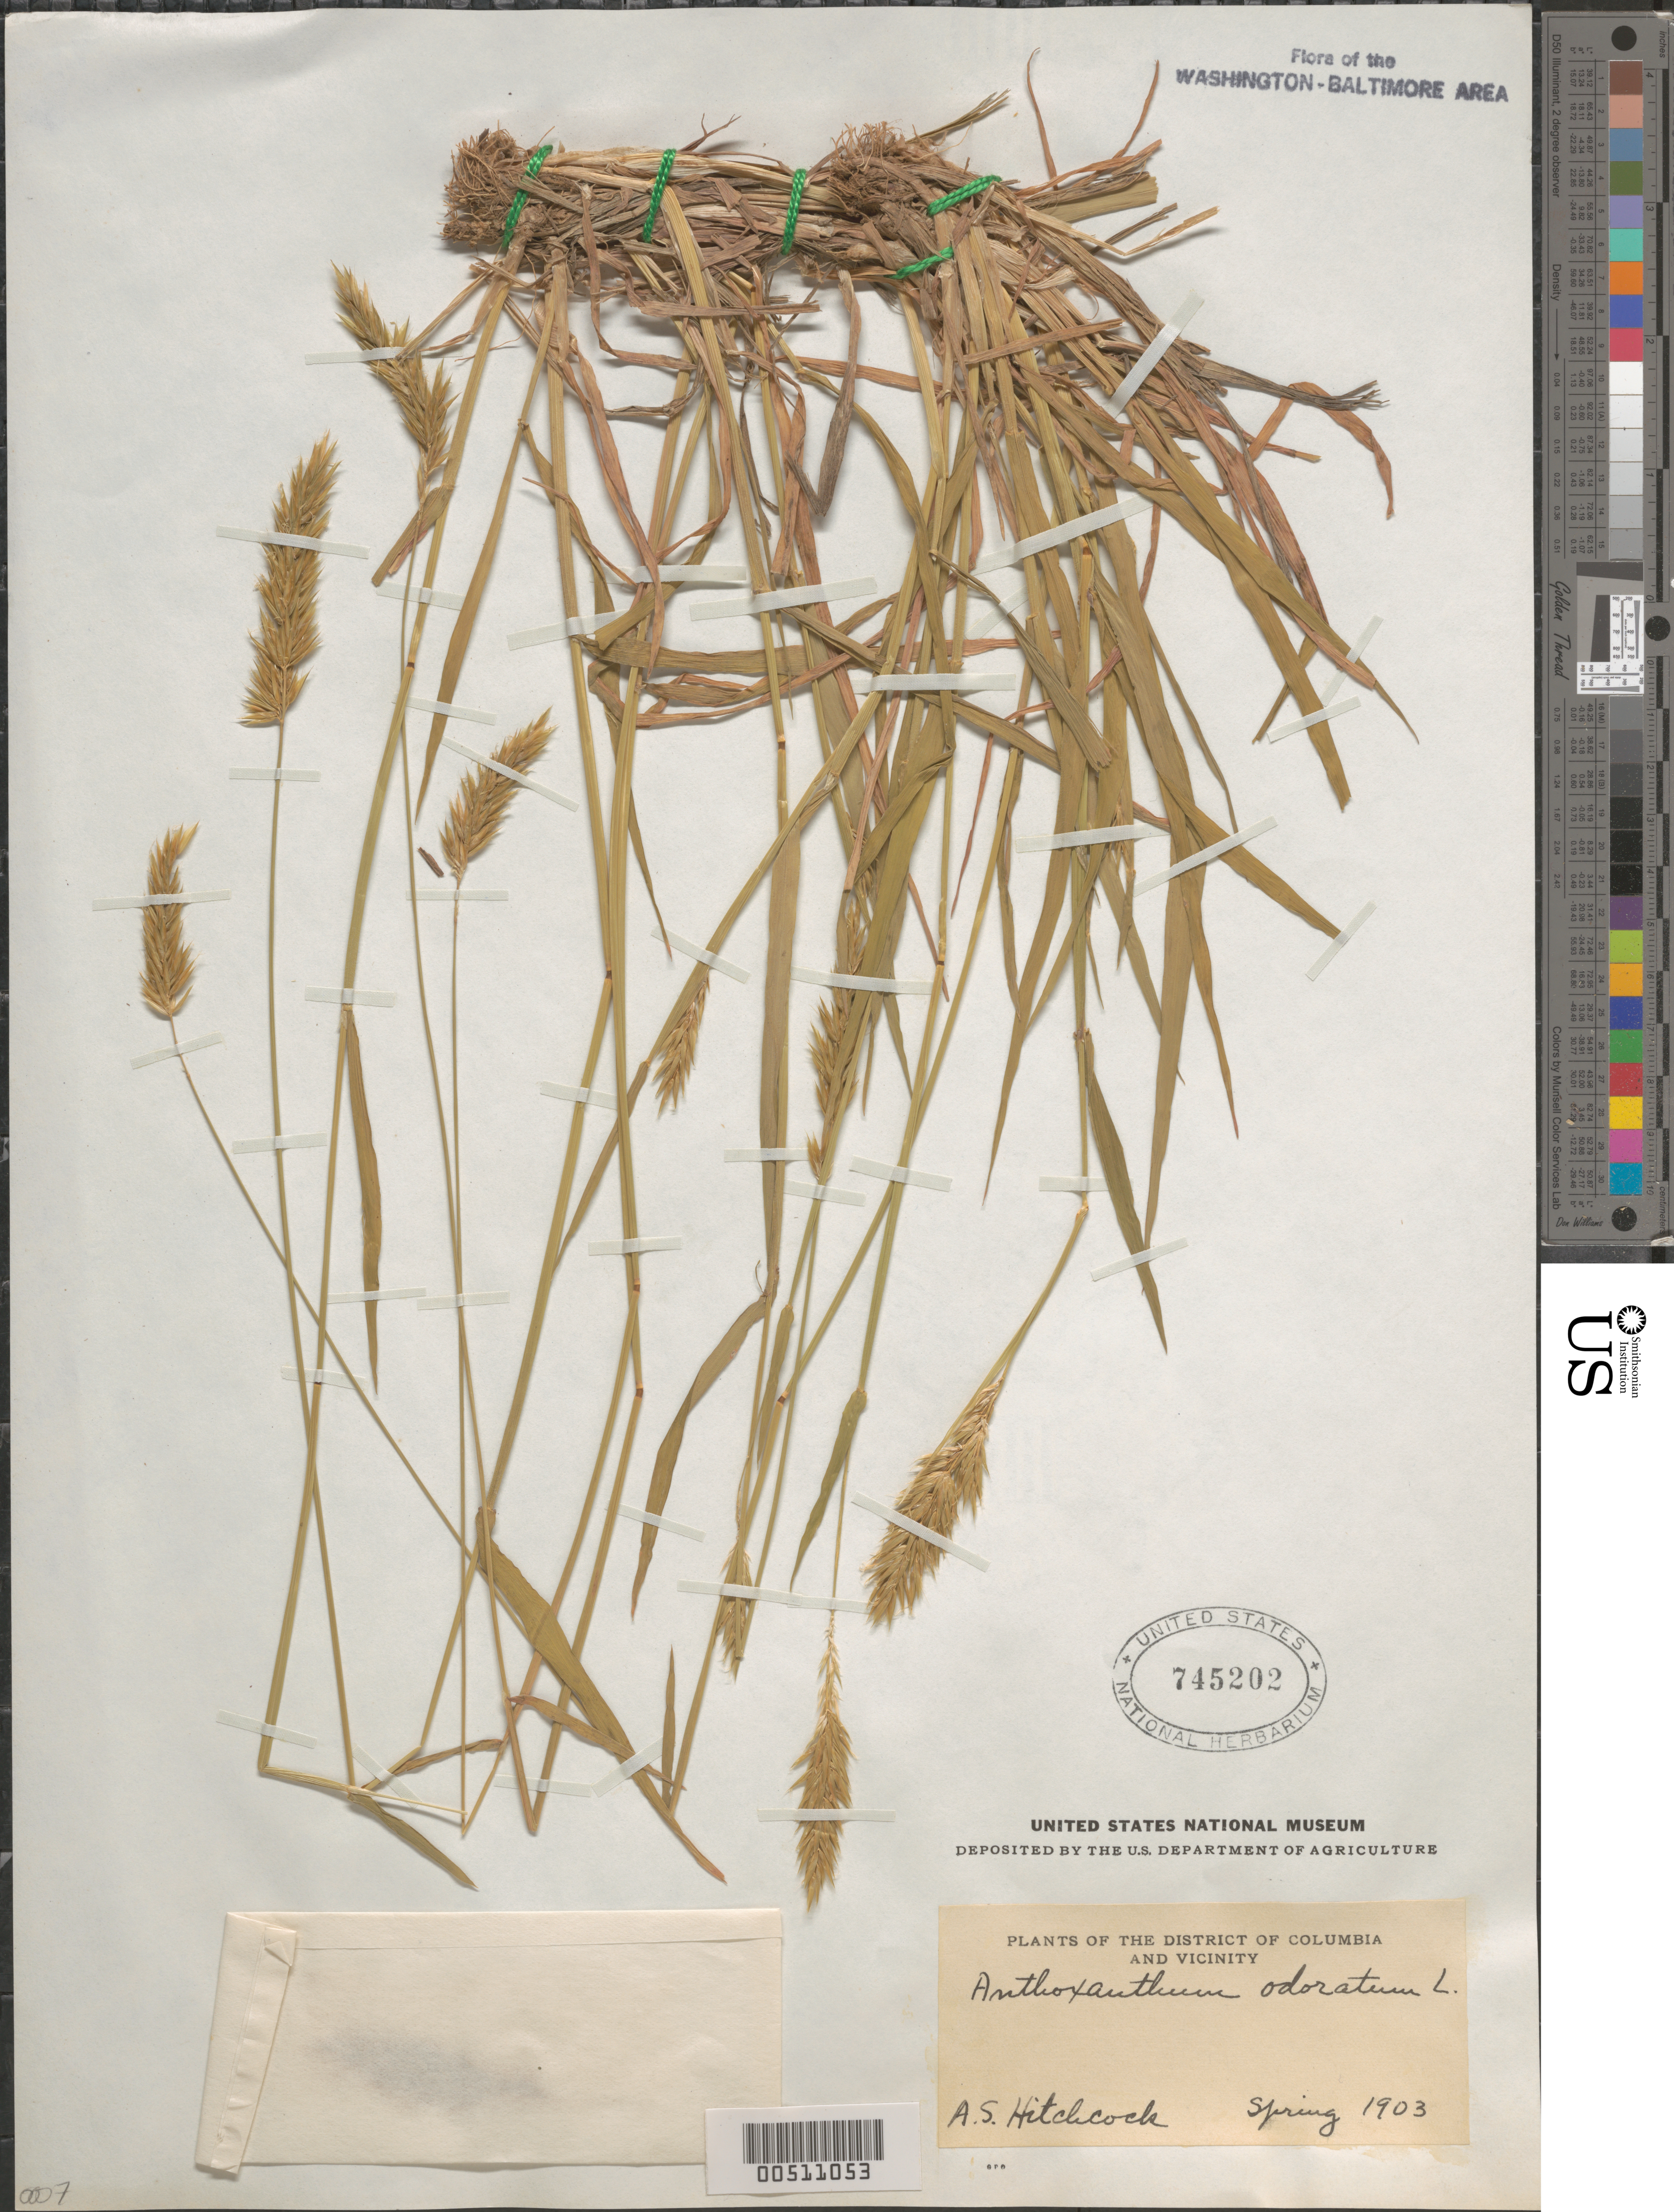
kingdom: Plantae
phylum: Tracheophyta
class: Liliopsida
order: Poales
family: Poaceae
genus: Anthoxanthum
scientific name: Anthoxanthum odoratum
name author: L.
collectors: A. S. Hitchcock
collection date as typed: Spr 1903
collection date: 1903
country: United States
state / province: District of Columbia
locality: Washington DC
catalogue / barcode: US 745202